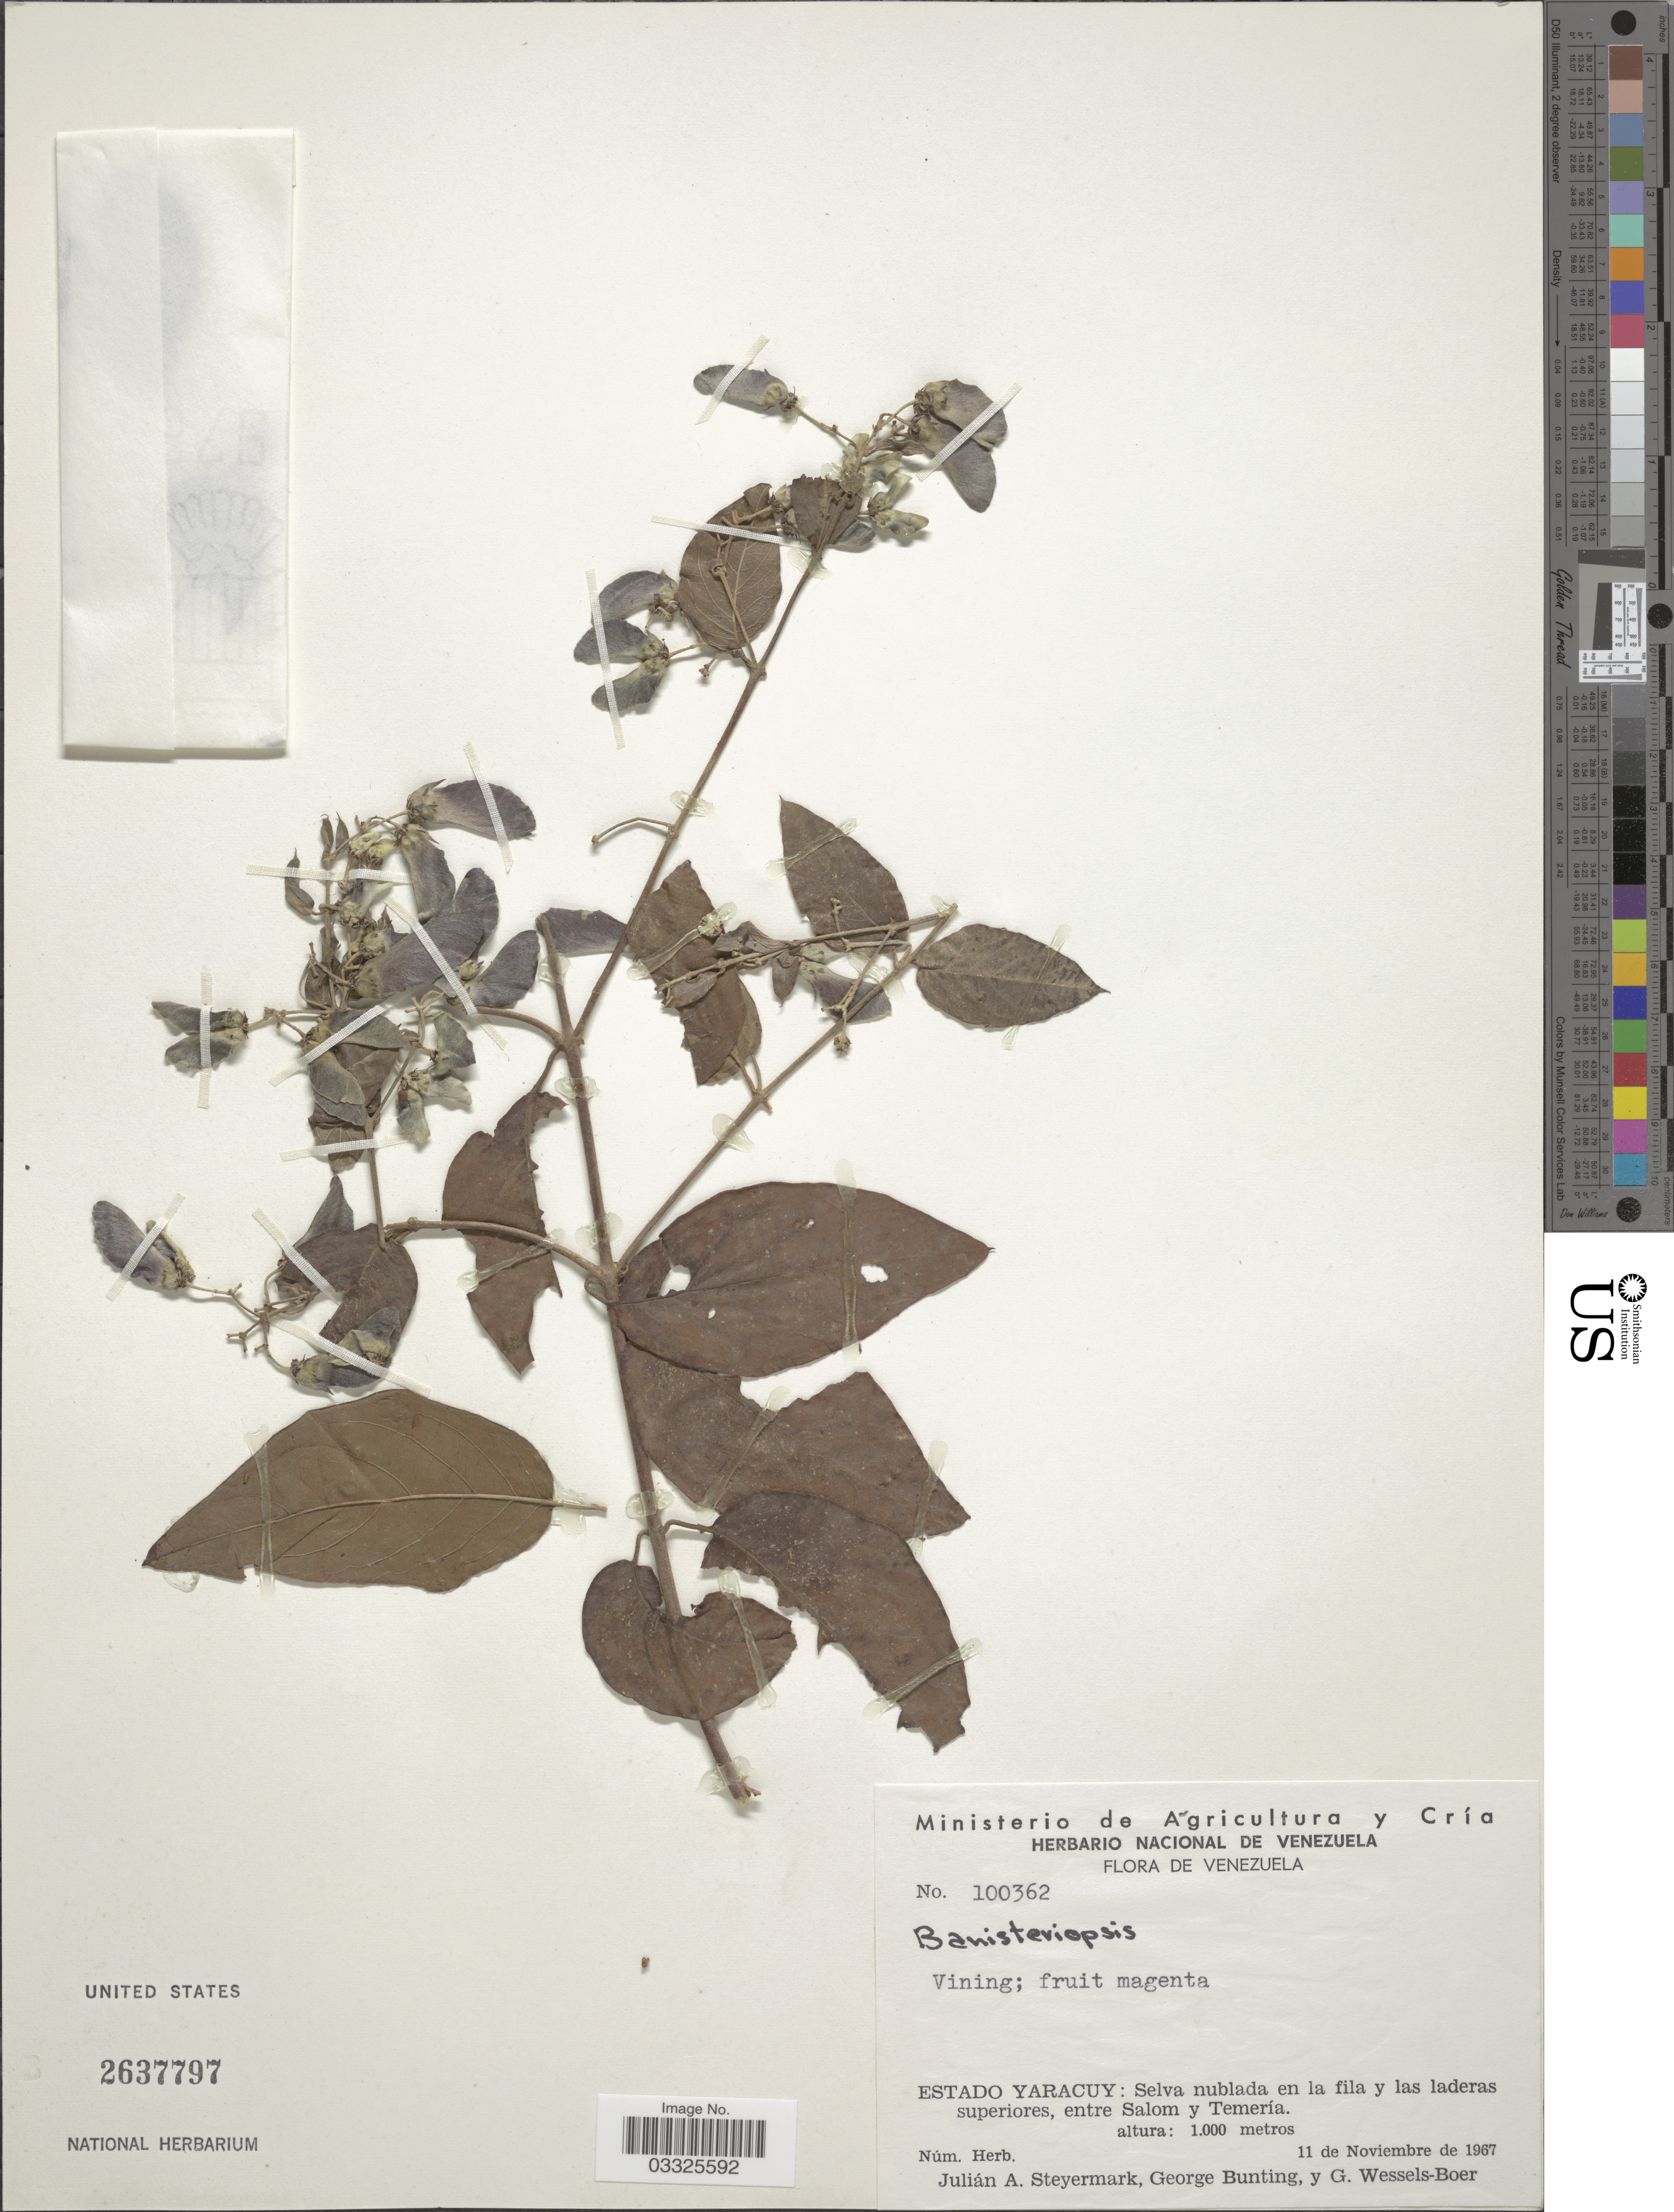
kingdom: Plantae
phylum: Tracheophyta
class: Magnoliopsida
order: Malpighiales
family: Malpighiaceae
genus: Banisteriopsis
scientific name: Banisteriopsis sp.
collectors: J. Steyermark, G. S. Bunting & G. Wessels Boer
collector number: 100362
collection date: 1967-11-11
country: Venezuela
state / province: Yaracuy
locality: Selva nublada en la fila y las laderas superiores, entre Salom y Temería.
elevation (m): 1000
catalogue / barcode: US 2637797